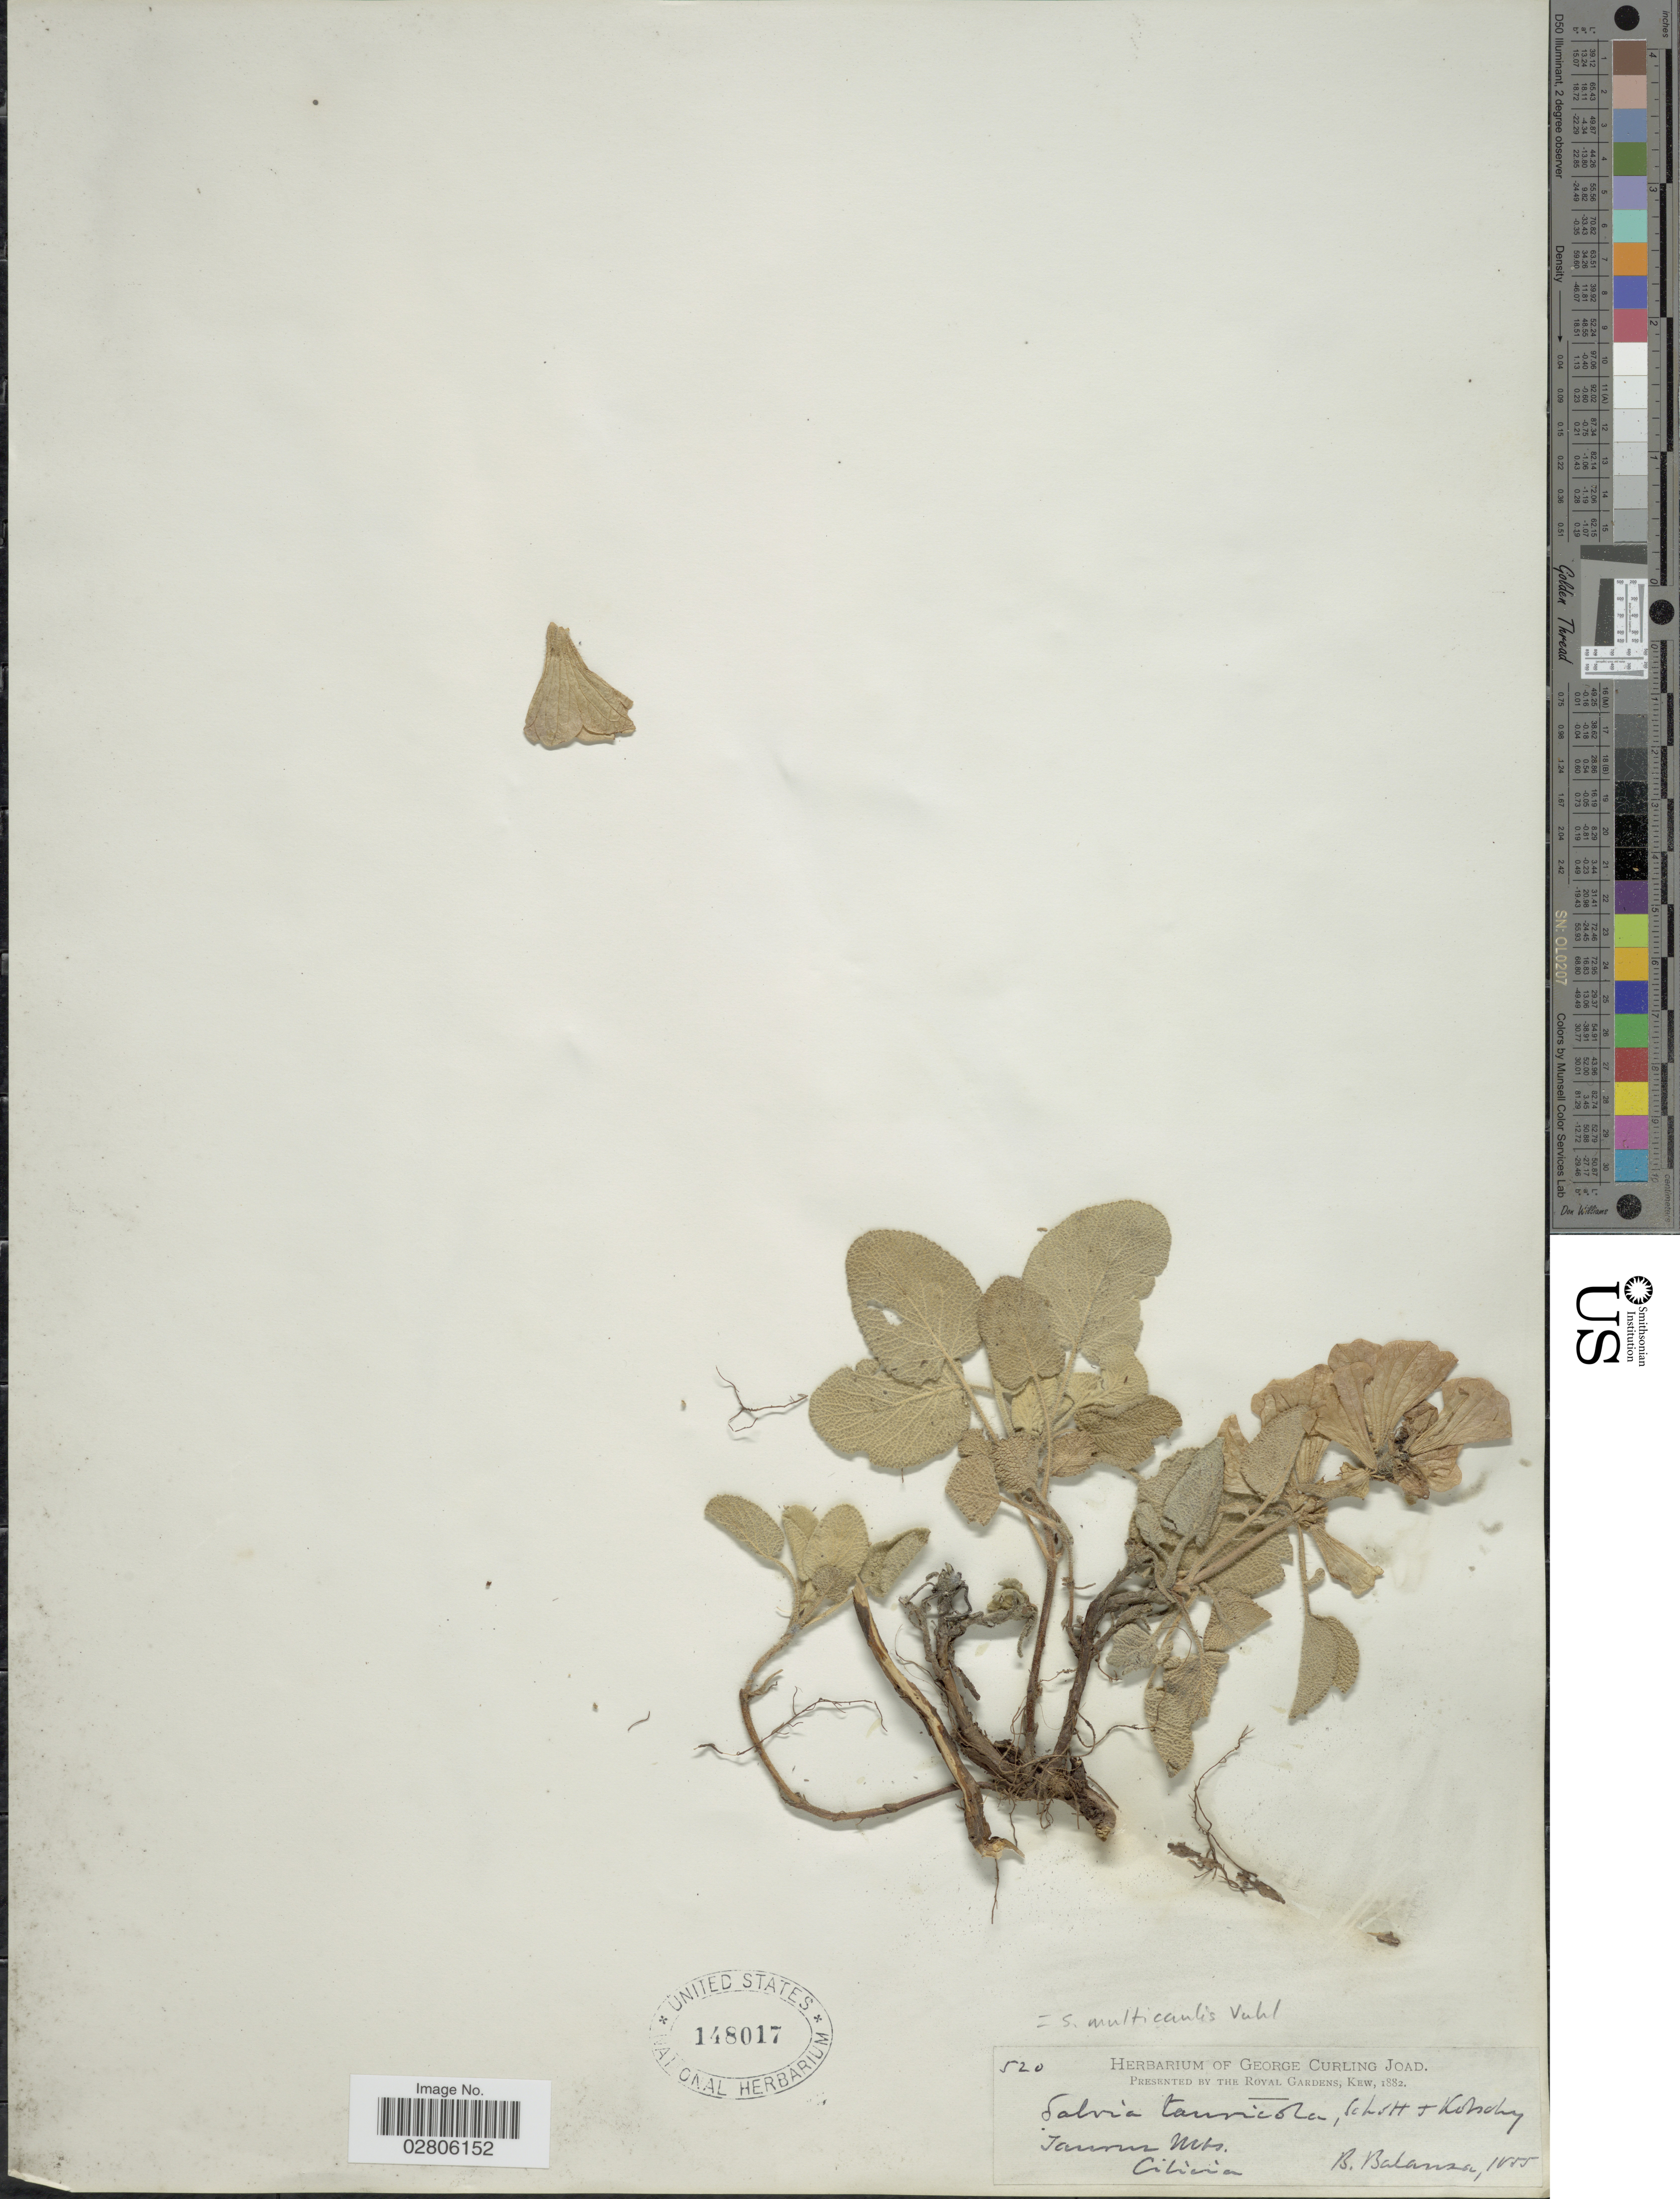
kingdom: Plantae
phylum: Tracheophyta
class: Magnoliopsida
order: Lamiales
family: Lamiaceae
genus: Salvia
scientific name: Salvia multicaulis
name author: Vahl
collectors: B. Balansa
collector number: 520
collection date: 1885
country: Turkey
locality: Taurus Mts., Cilicia.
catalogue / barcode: US 148017